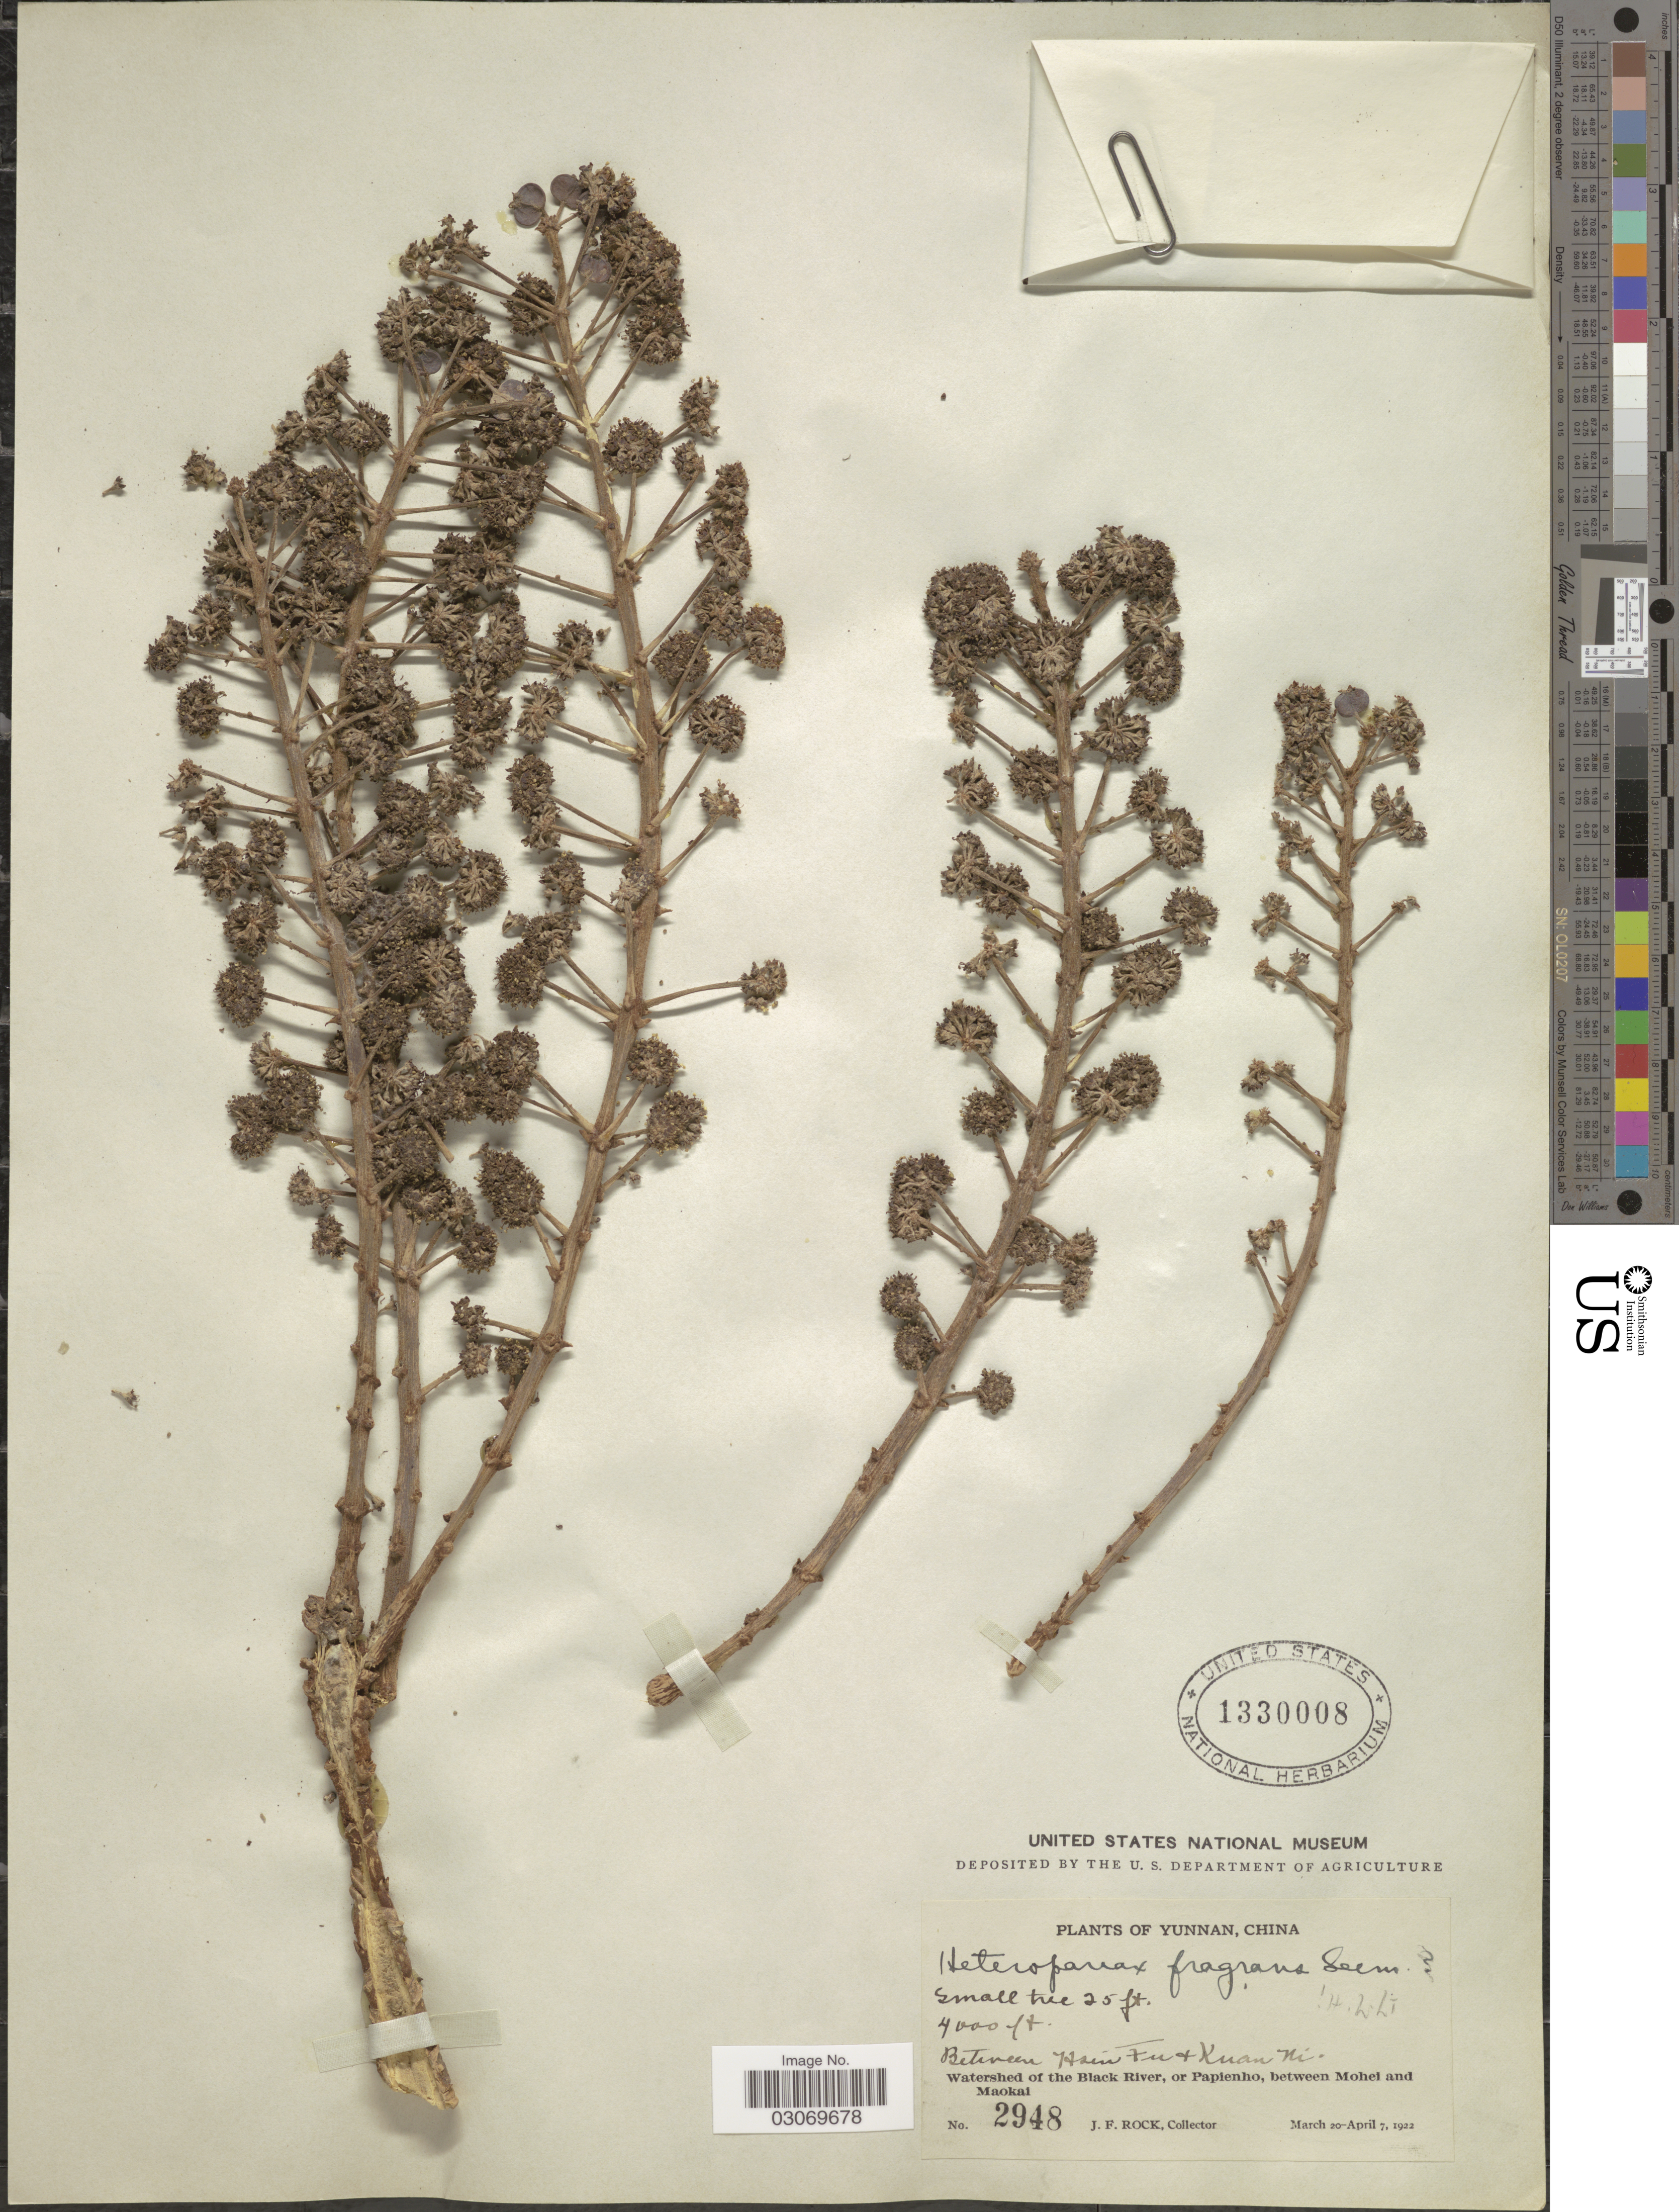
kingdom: Plantae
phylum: Tracheophyta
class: Magnoliopsida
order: Apiales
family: Araliaceae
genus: Heteropanax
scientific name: Heteropanax fragrans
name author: (Roxb.) Seem.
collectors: J. Rock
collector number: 2948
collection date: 1922-03-20/1922-04-07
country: China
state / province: Yunnan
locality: Between Hsin Fu & Kuan Ni. Watershed of the Black River, or Papienho, between Mohei and Maokai.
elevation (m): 1219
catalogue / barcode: US 1330008